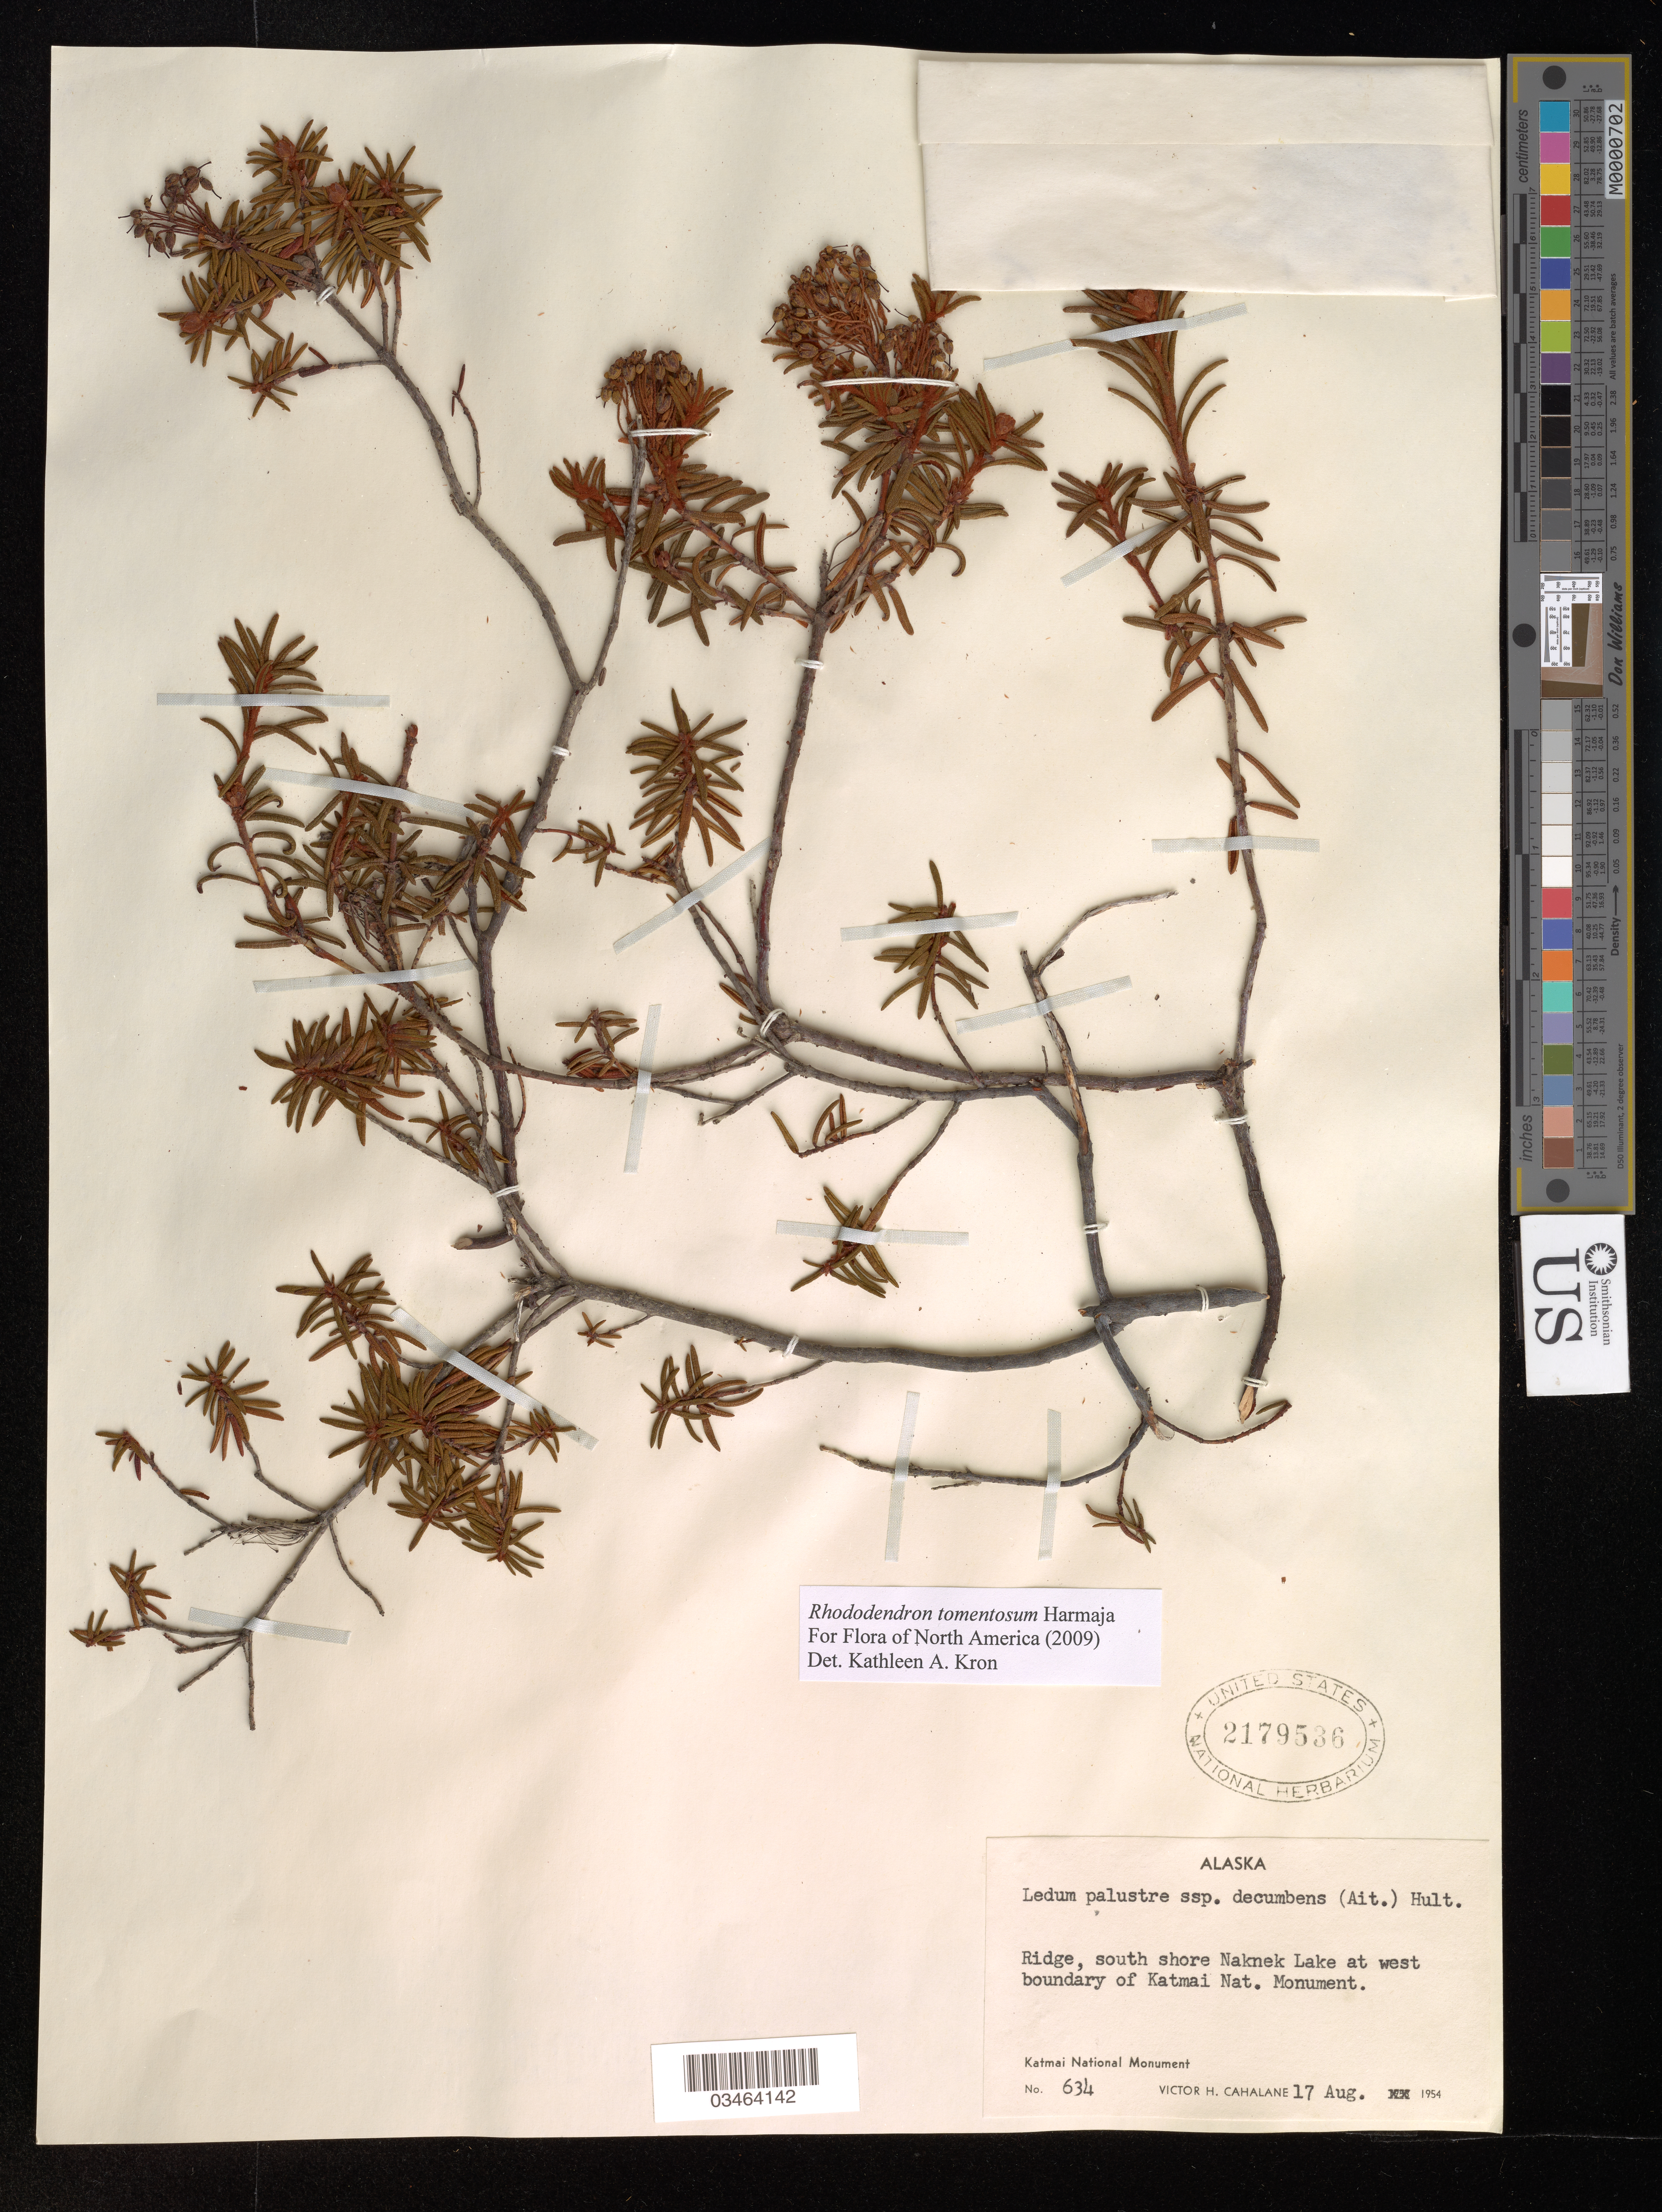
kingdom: Plantae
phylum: Tracheophyta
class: Magnoliopsida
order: Ericales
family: Ericaceae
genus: Rhododendron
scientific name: Rhododendron tomentosum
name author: Harmaja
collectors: V. Cahalane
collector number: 634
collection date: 1954-08-17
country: United States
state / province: Alaska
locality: Ridge, south shore Naknek Lake at west boundary of Katmai Nat. Monument. Katmai National Monument.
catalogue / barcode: US 2179536